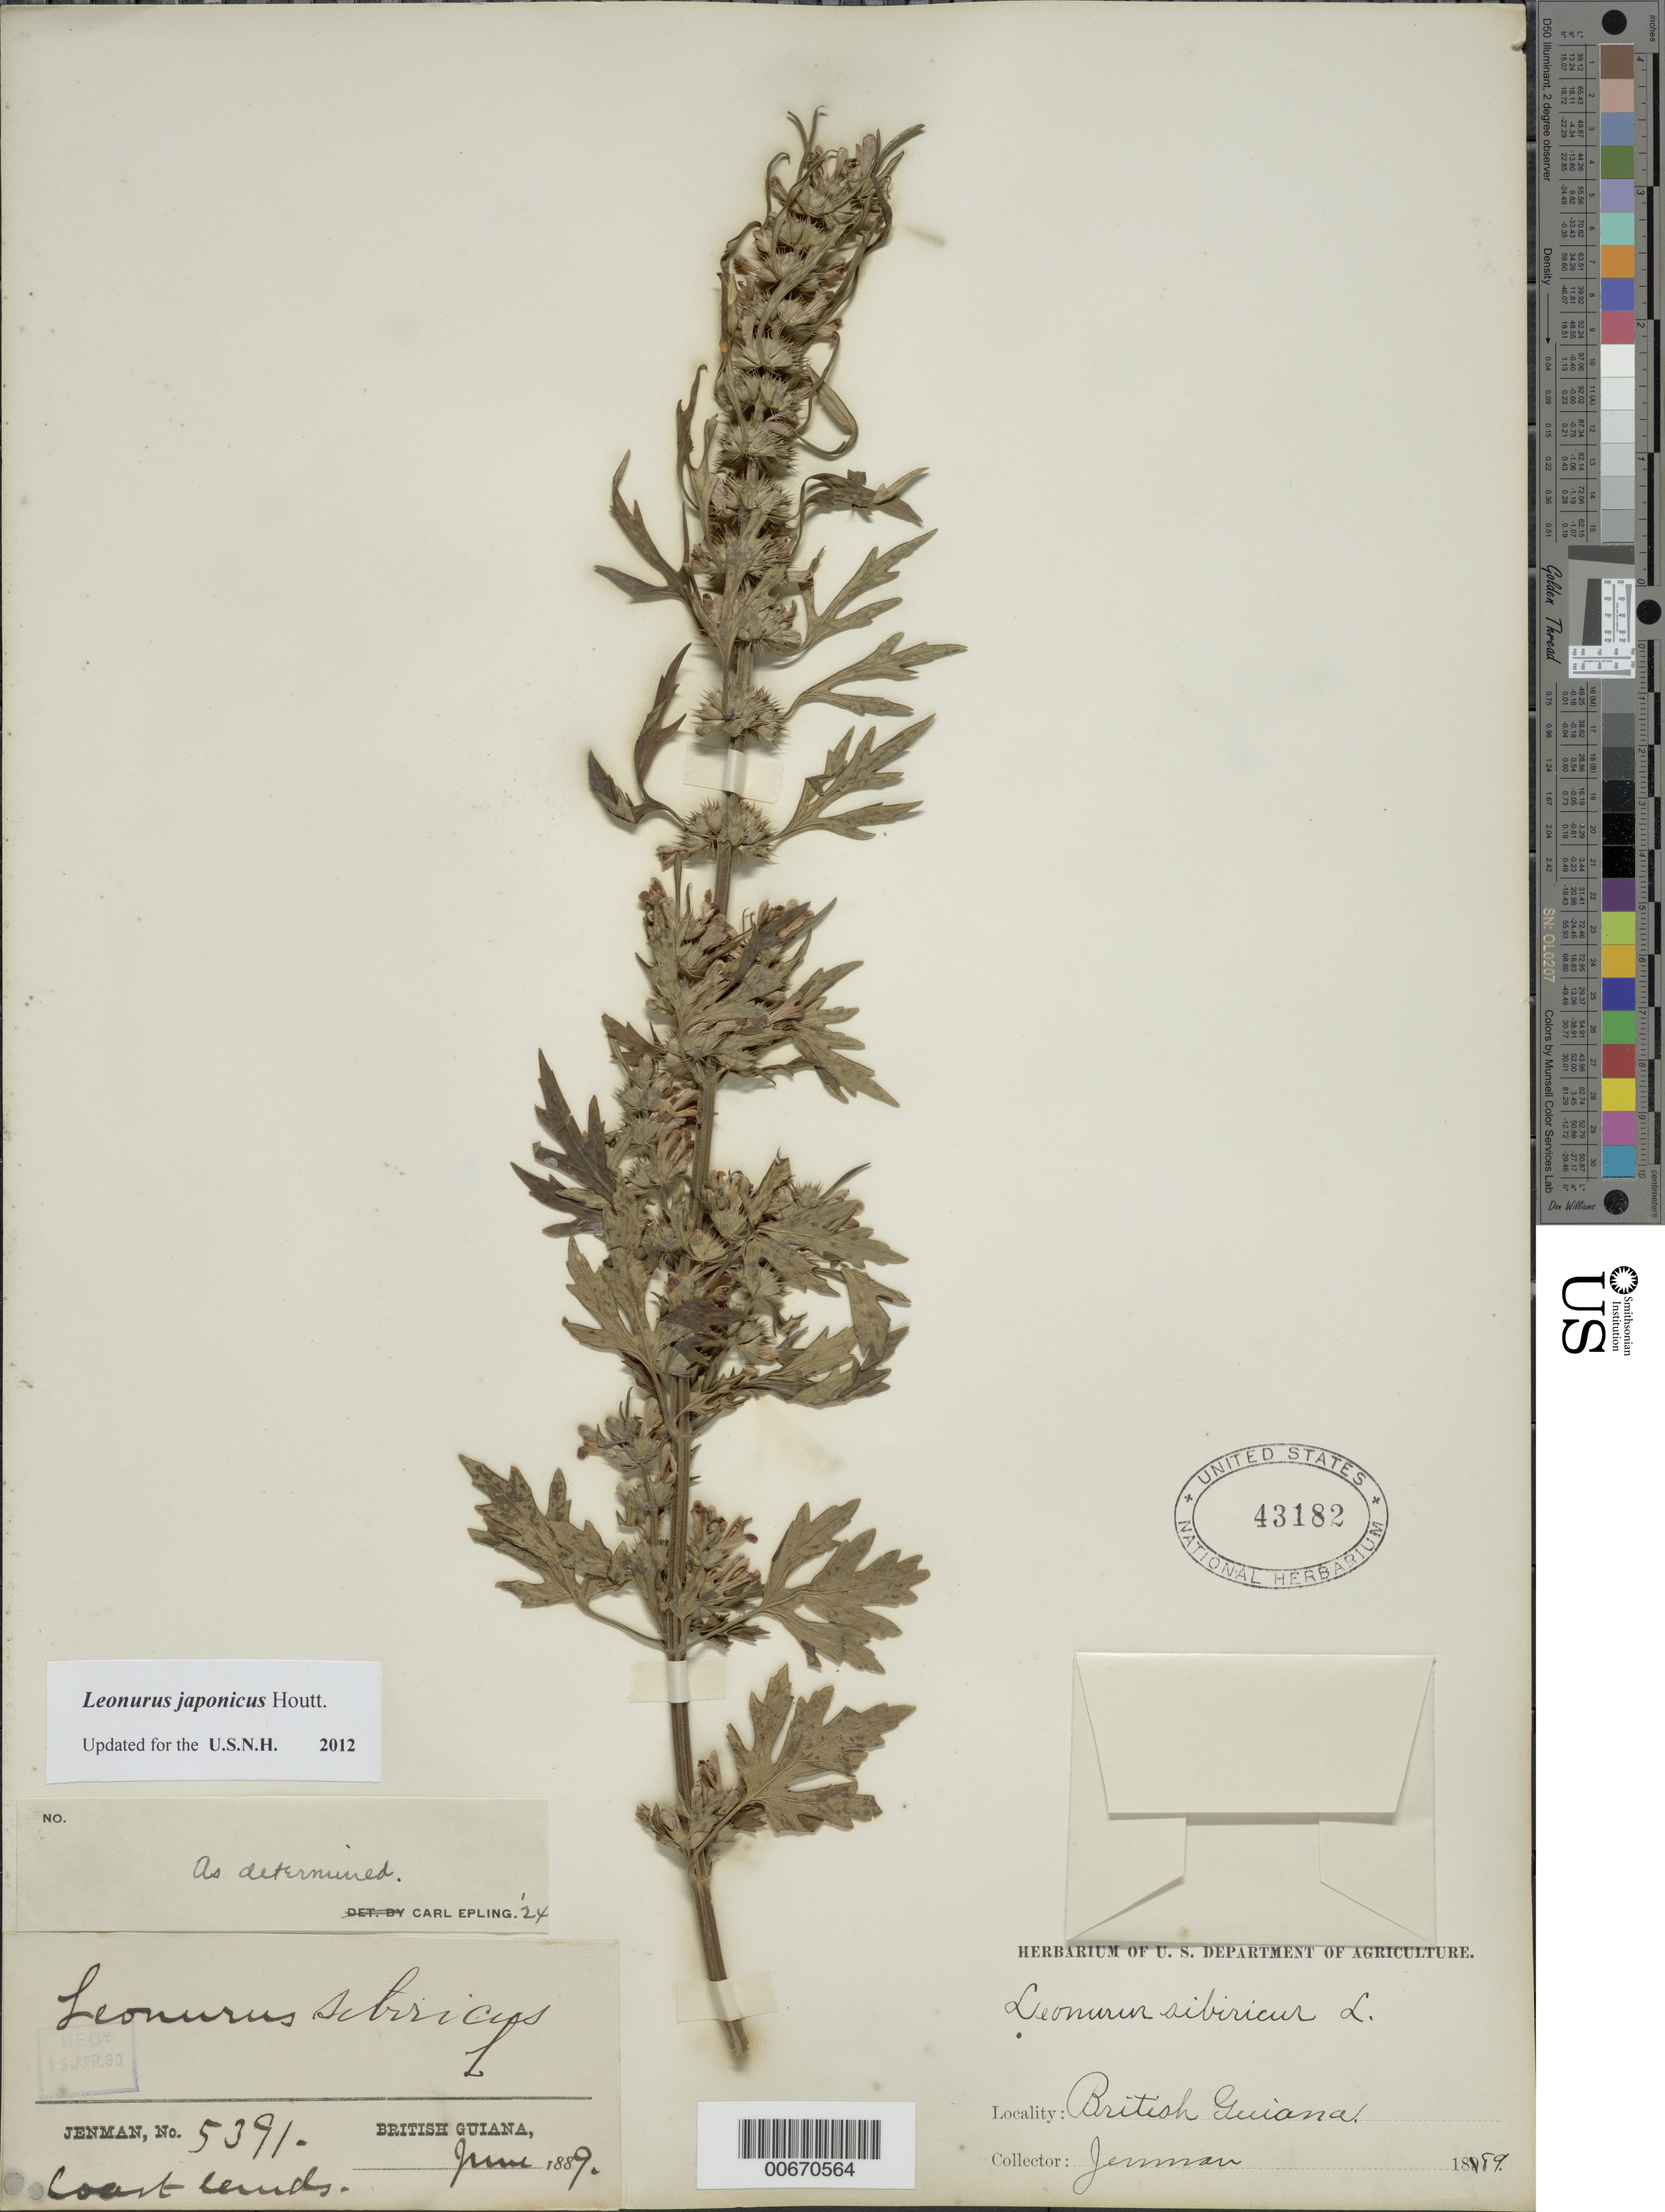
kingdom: Plantae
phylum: Tracheophyta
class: Magnoliopsida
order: Lamiales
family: Lamiaceae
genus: Leonurus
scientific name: Leonurus japonicus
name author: Houtt.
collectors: G. S. Jenman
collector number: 5391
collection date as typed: June 1889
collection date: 1889-06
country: Guyana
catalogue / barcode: US 43182